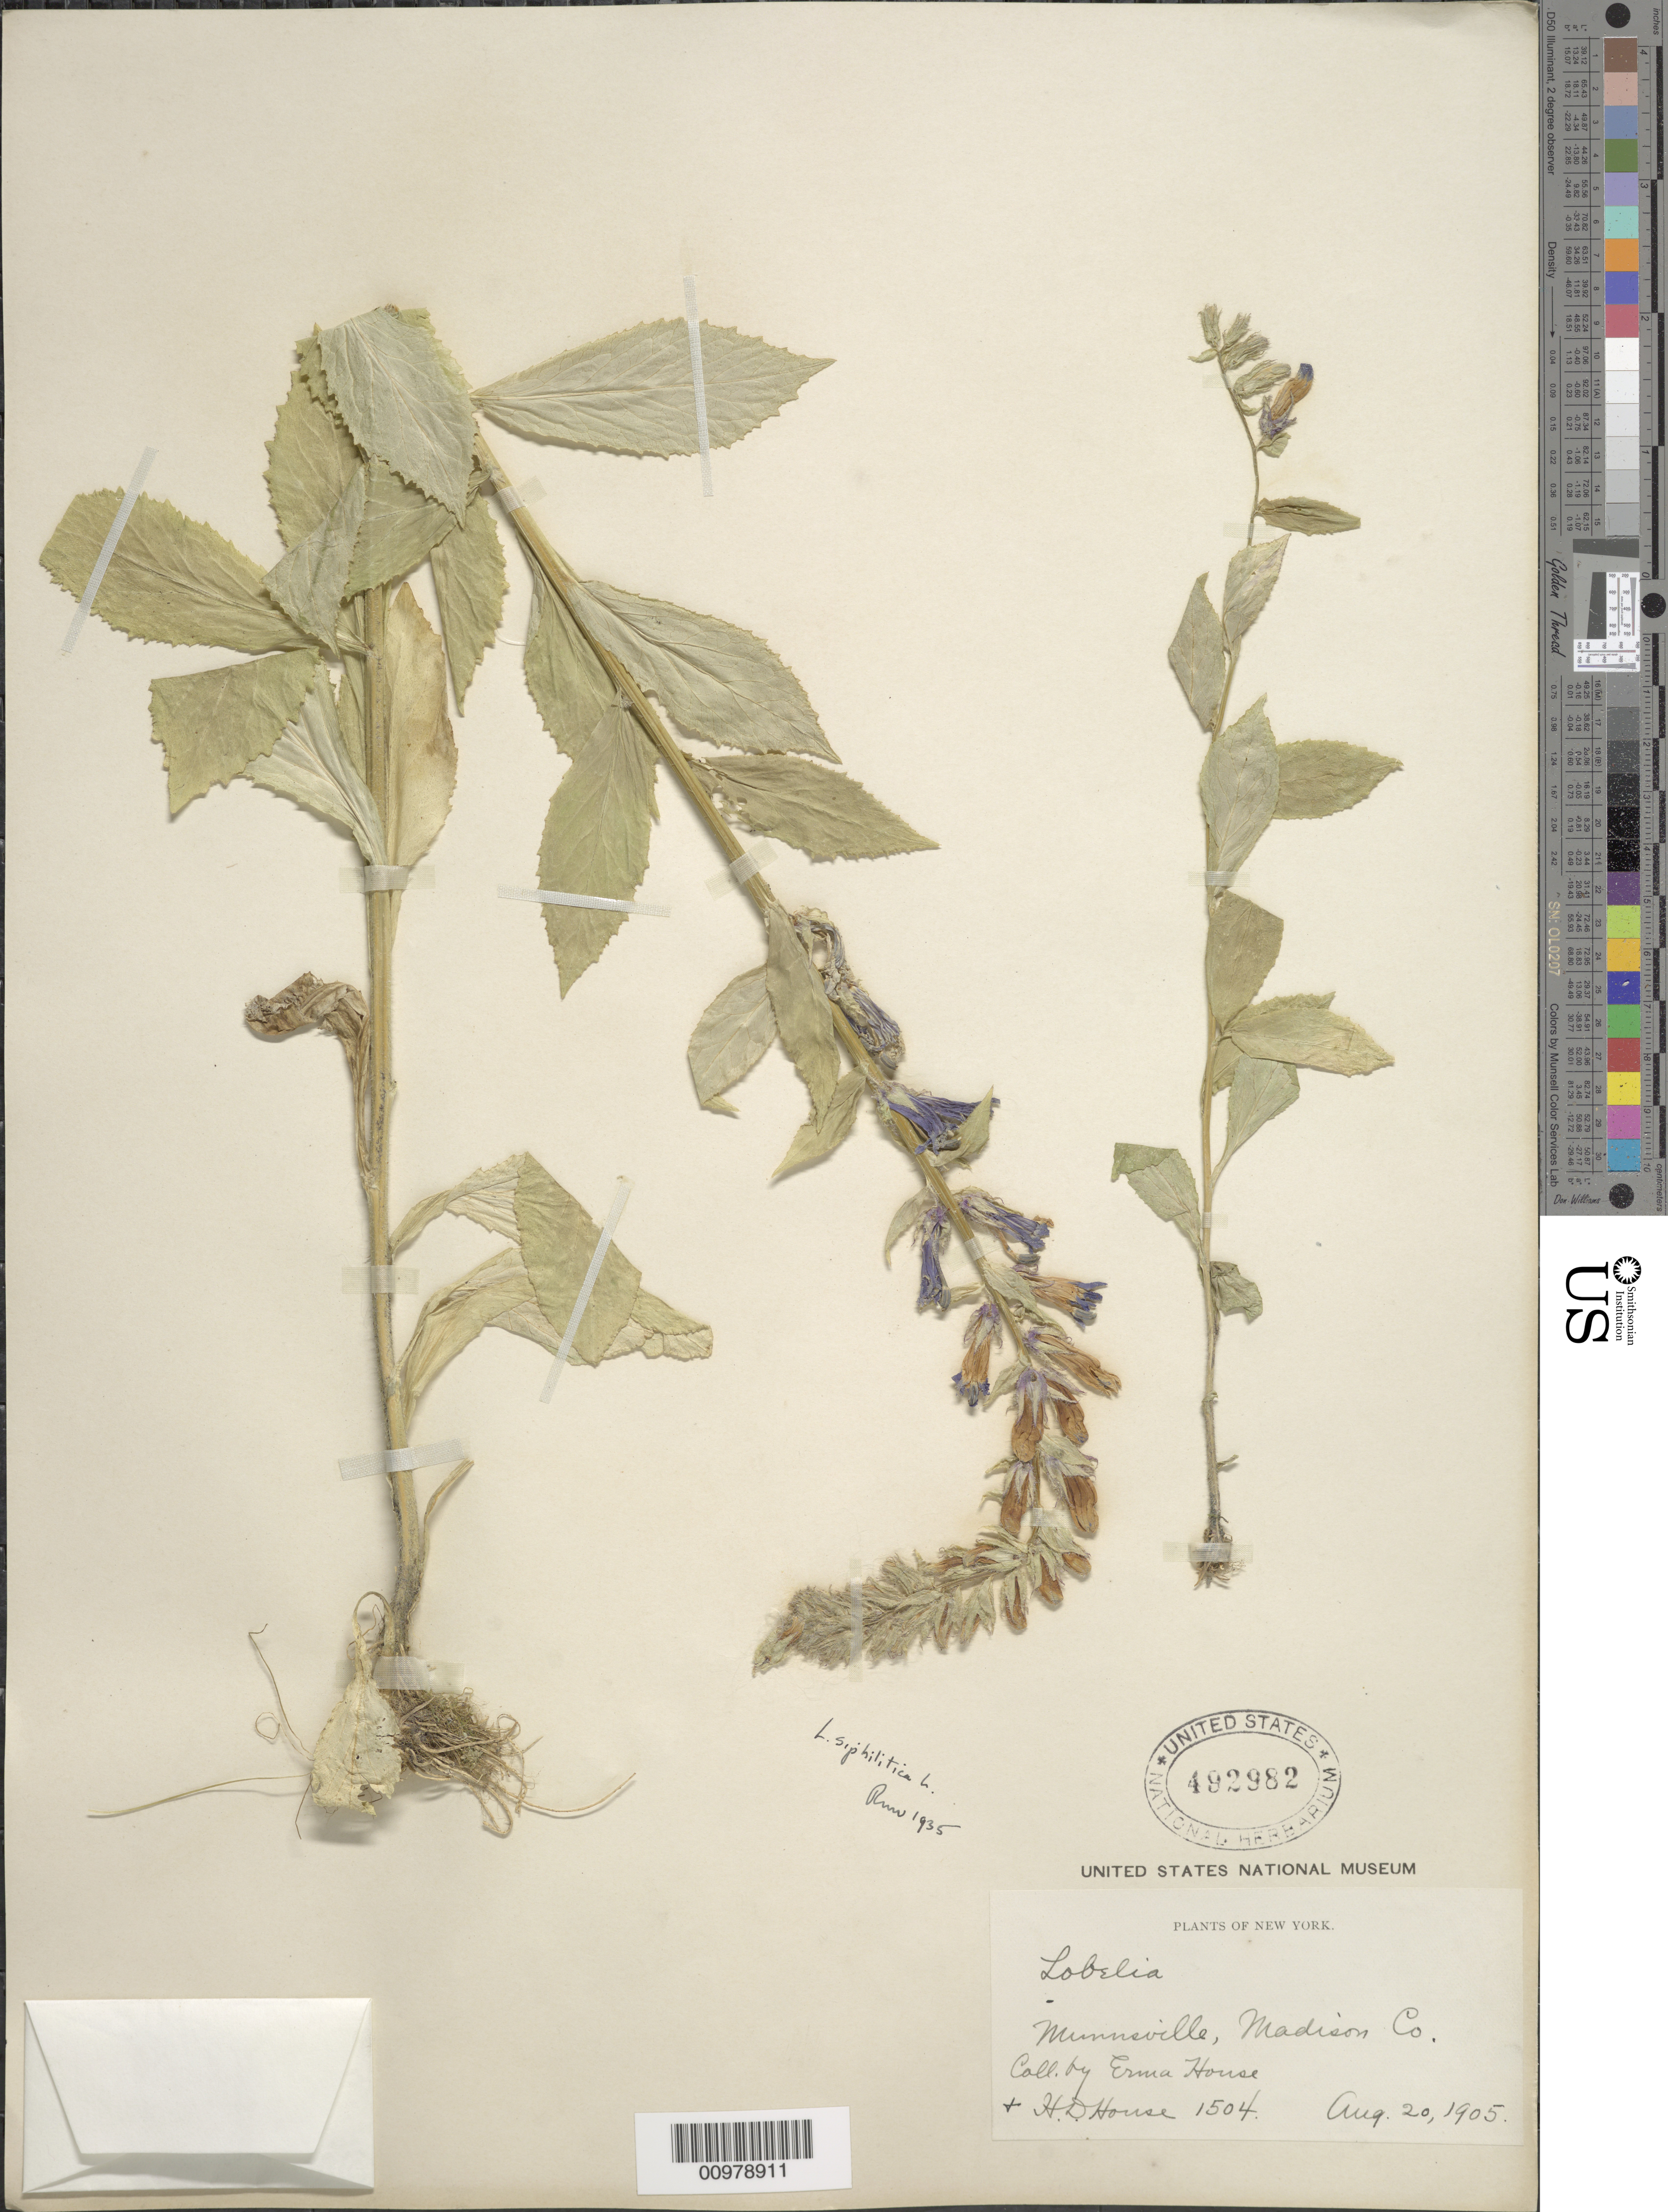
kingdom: Plantae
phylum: Tracheophyta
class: Magnoliopsida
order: Asterales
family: Campanulaceae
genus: Lobelia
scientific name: Lobelia siphilitica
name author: L.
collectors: E. House & H. D. House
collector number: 1504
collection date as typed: Aug. 20, 1905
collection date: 1905-08-20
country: United States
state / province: New York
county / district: Madison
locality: Munnsville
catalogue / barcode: US 49282